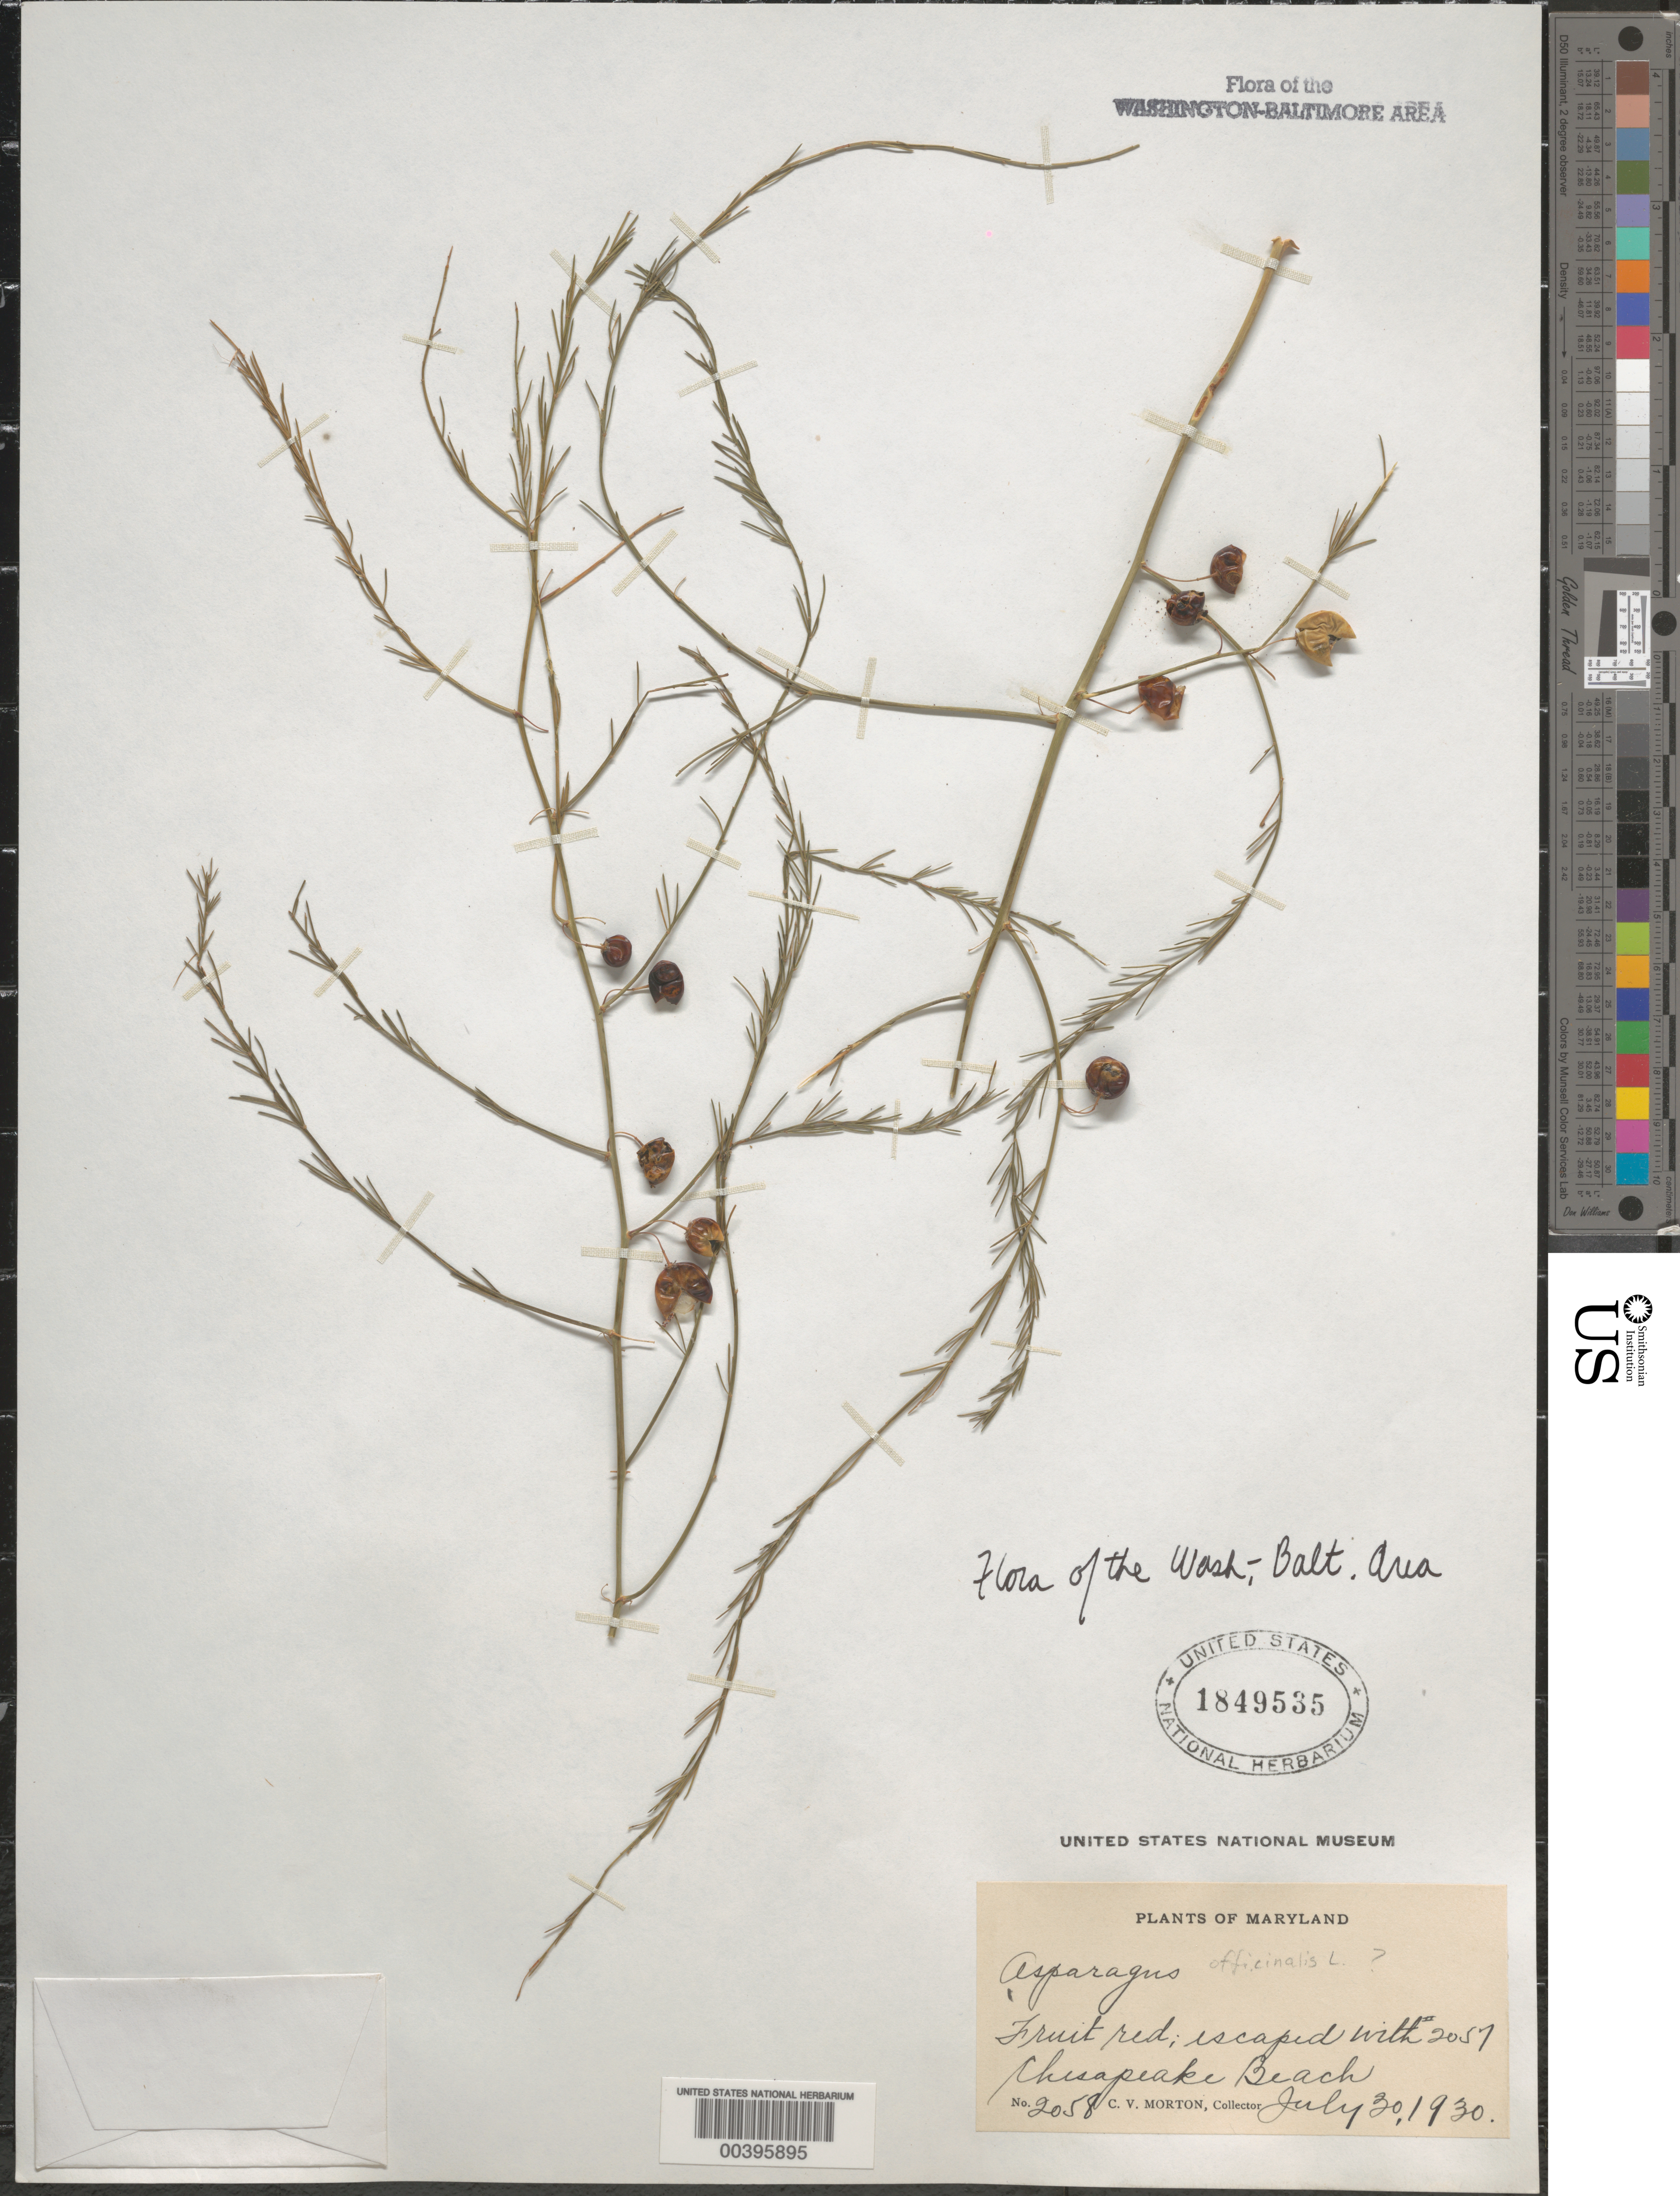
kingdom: Plantae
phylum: Tracheophyta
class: Liliopsida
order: Asparagales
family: Asparagaceae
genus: Asparagus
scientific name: Asparagus officinalis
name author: L.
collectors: C. V. Morton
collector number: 2058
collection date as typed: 30 Jul 1930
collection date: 1930-07-30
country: United States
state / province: Maryland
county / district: Calvert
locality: Cheaspeake Beach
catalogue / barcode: US 1849535